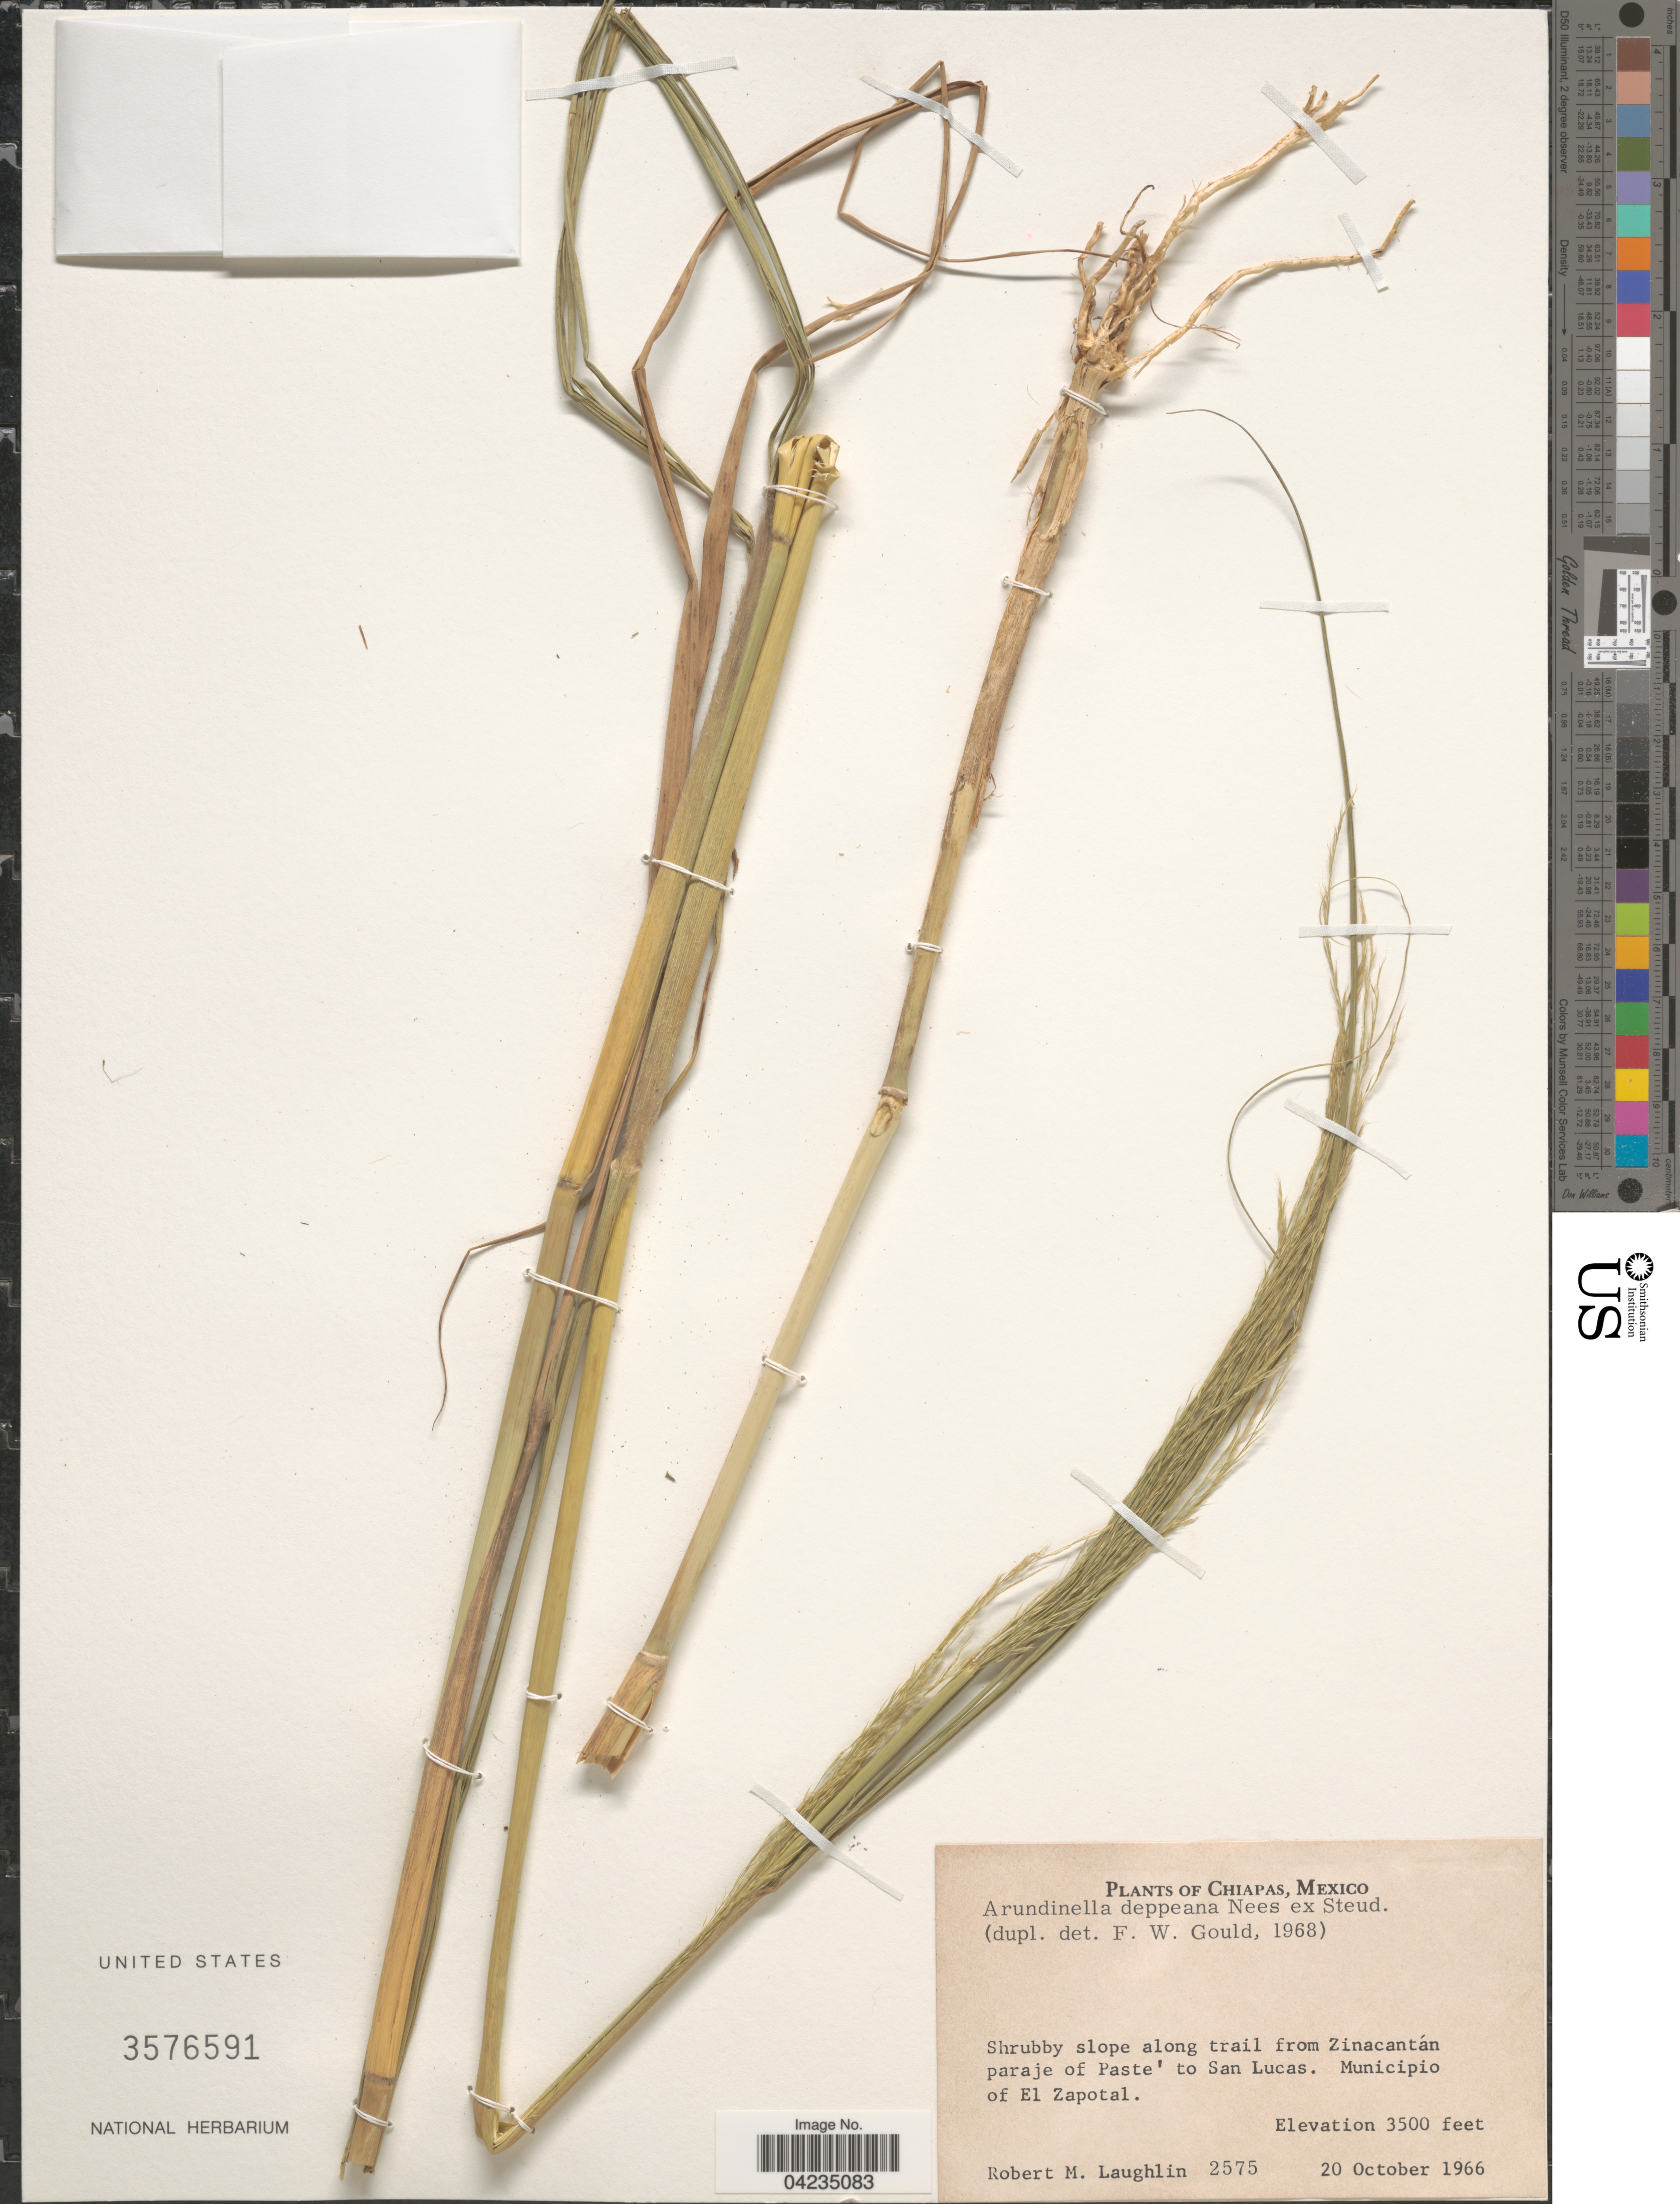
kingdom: Plantae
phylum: Tracheophyta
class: Liliopsida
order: Poales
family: Poaceae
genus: Arundinella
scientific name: Arundinella deppeana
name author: Nees ex Steud.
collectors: R. M. Laughlin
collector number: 2575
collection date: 1966-10-20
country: Mexico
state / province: Chiapas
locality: Shrubby slope along trail from Zinacantán paraje of Paste' to San Lucas. Municipio of El Zapotal.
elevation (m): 1067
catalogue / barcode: US 3576591